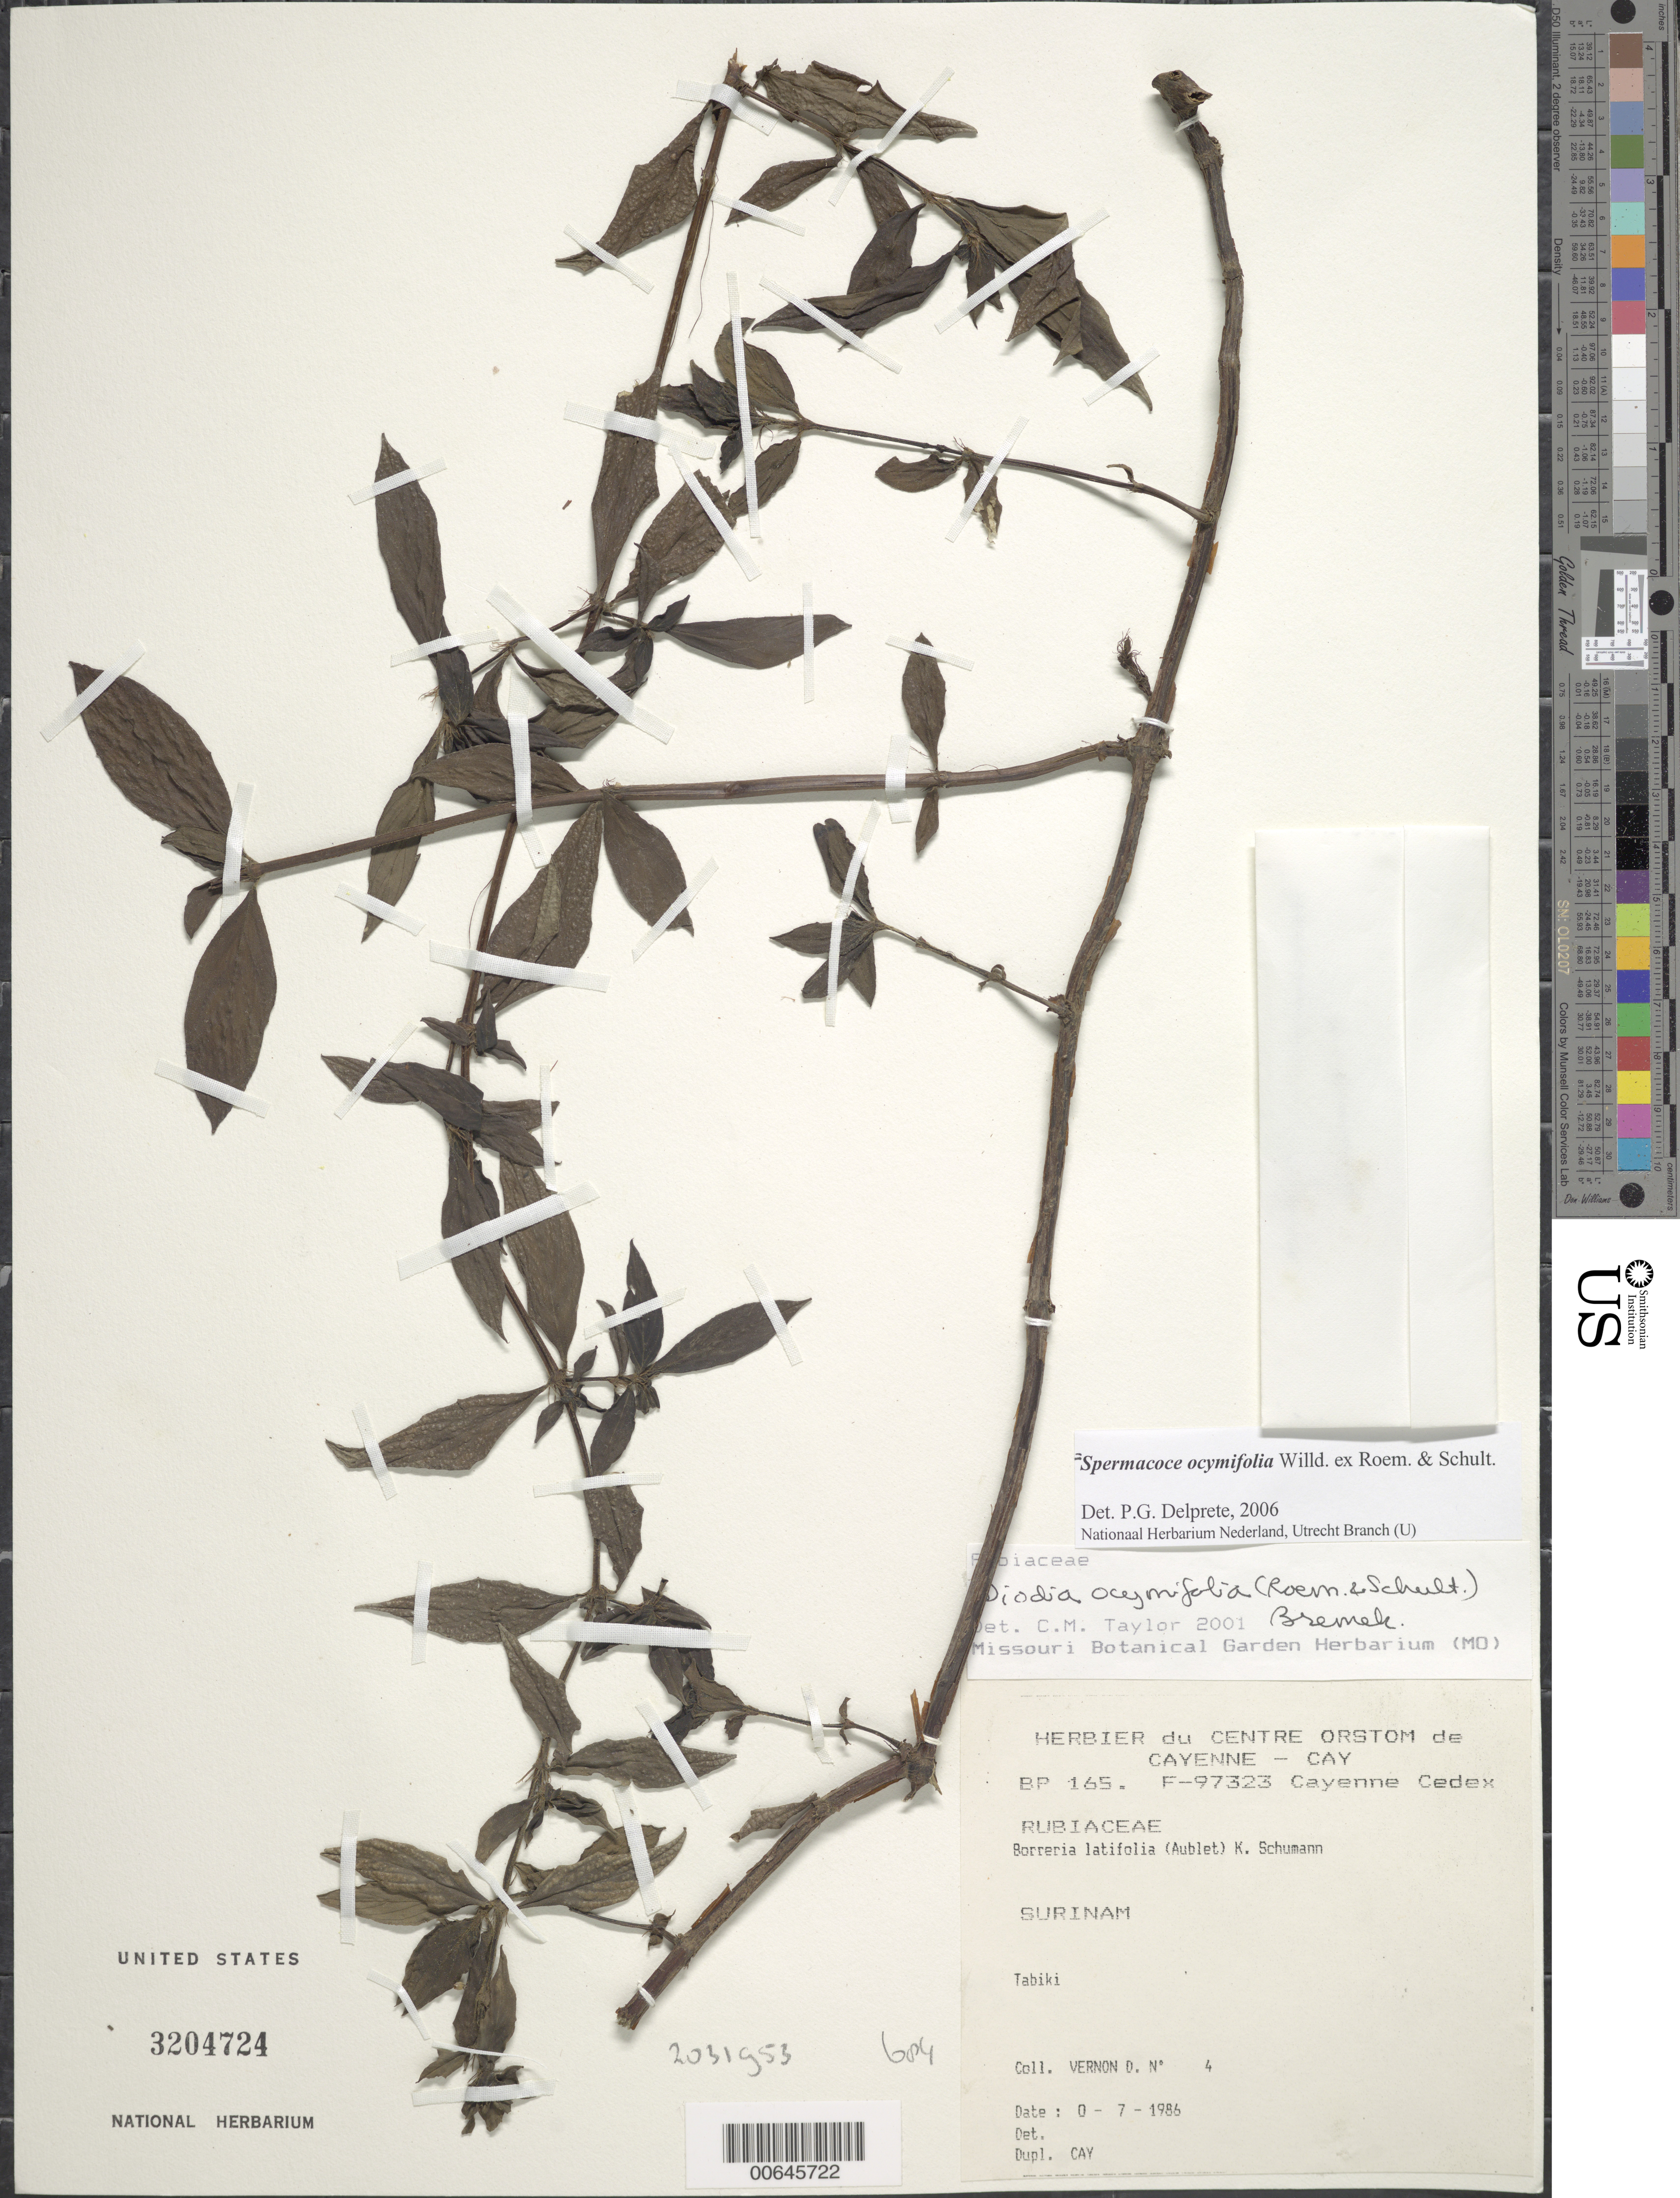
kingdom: Plantae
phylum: Tracheophyta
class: Magnoliopsida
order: Gentianales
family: Rubiaceae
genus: Spermacoce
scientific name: Spermacoce ocymifolia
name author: Willd. ex Roem. & Schult.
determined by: Delprete, P. G., Herb. de Guyane Cay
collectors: D. Vernon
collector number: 4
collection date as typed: Jul-86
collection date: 1986-07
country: Suriname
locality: Tabiki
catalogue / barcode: US 3204724